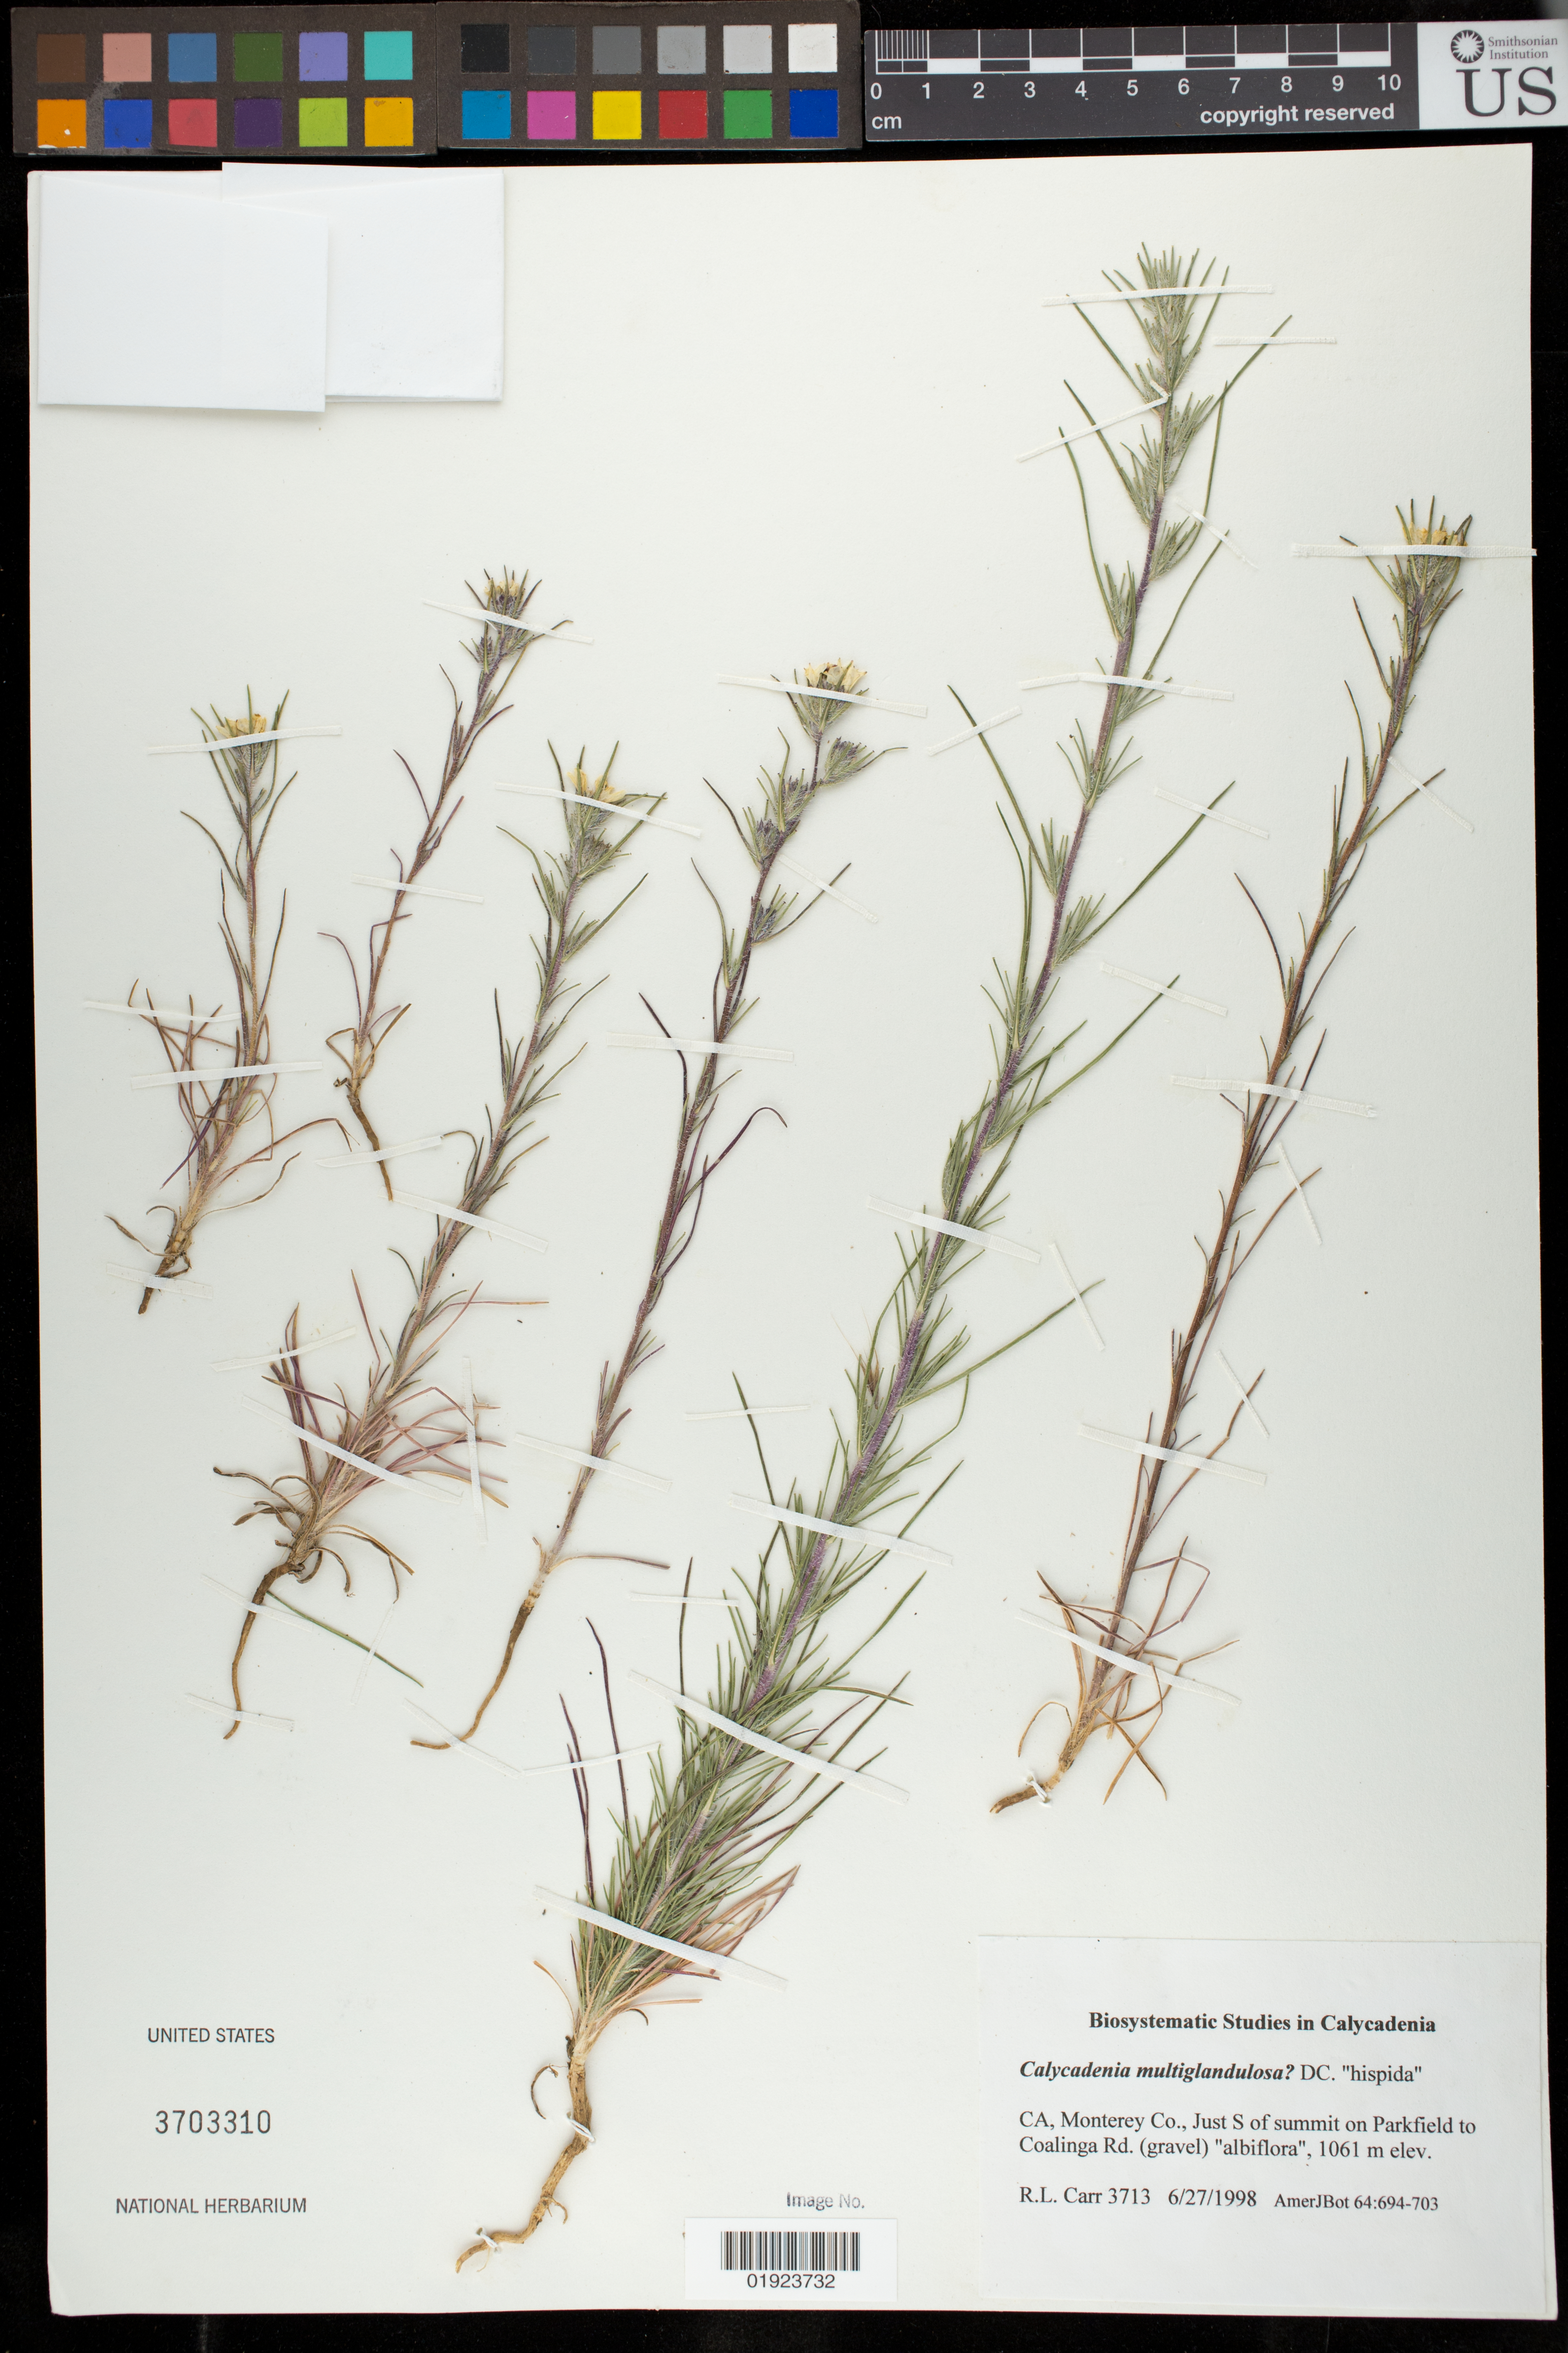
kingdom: Plantae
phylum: Tracheophyta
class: Magnoliopsida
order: Asterales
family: Asteraceae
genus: Calycadenia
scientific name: Calycadenia multiglandulosa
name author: DC.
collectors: R. Carr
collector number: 3713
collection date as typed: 6/27/1998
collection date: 1998-06-27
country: United States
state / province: California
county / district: Monterrey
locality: Just S of summit on Parkfield to Coalinga Rd.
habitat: gravel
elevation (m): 1061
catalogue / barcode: US 3703310